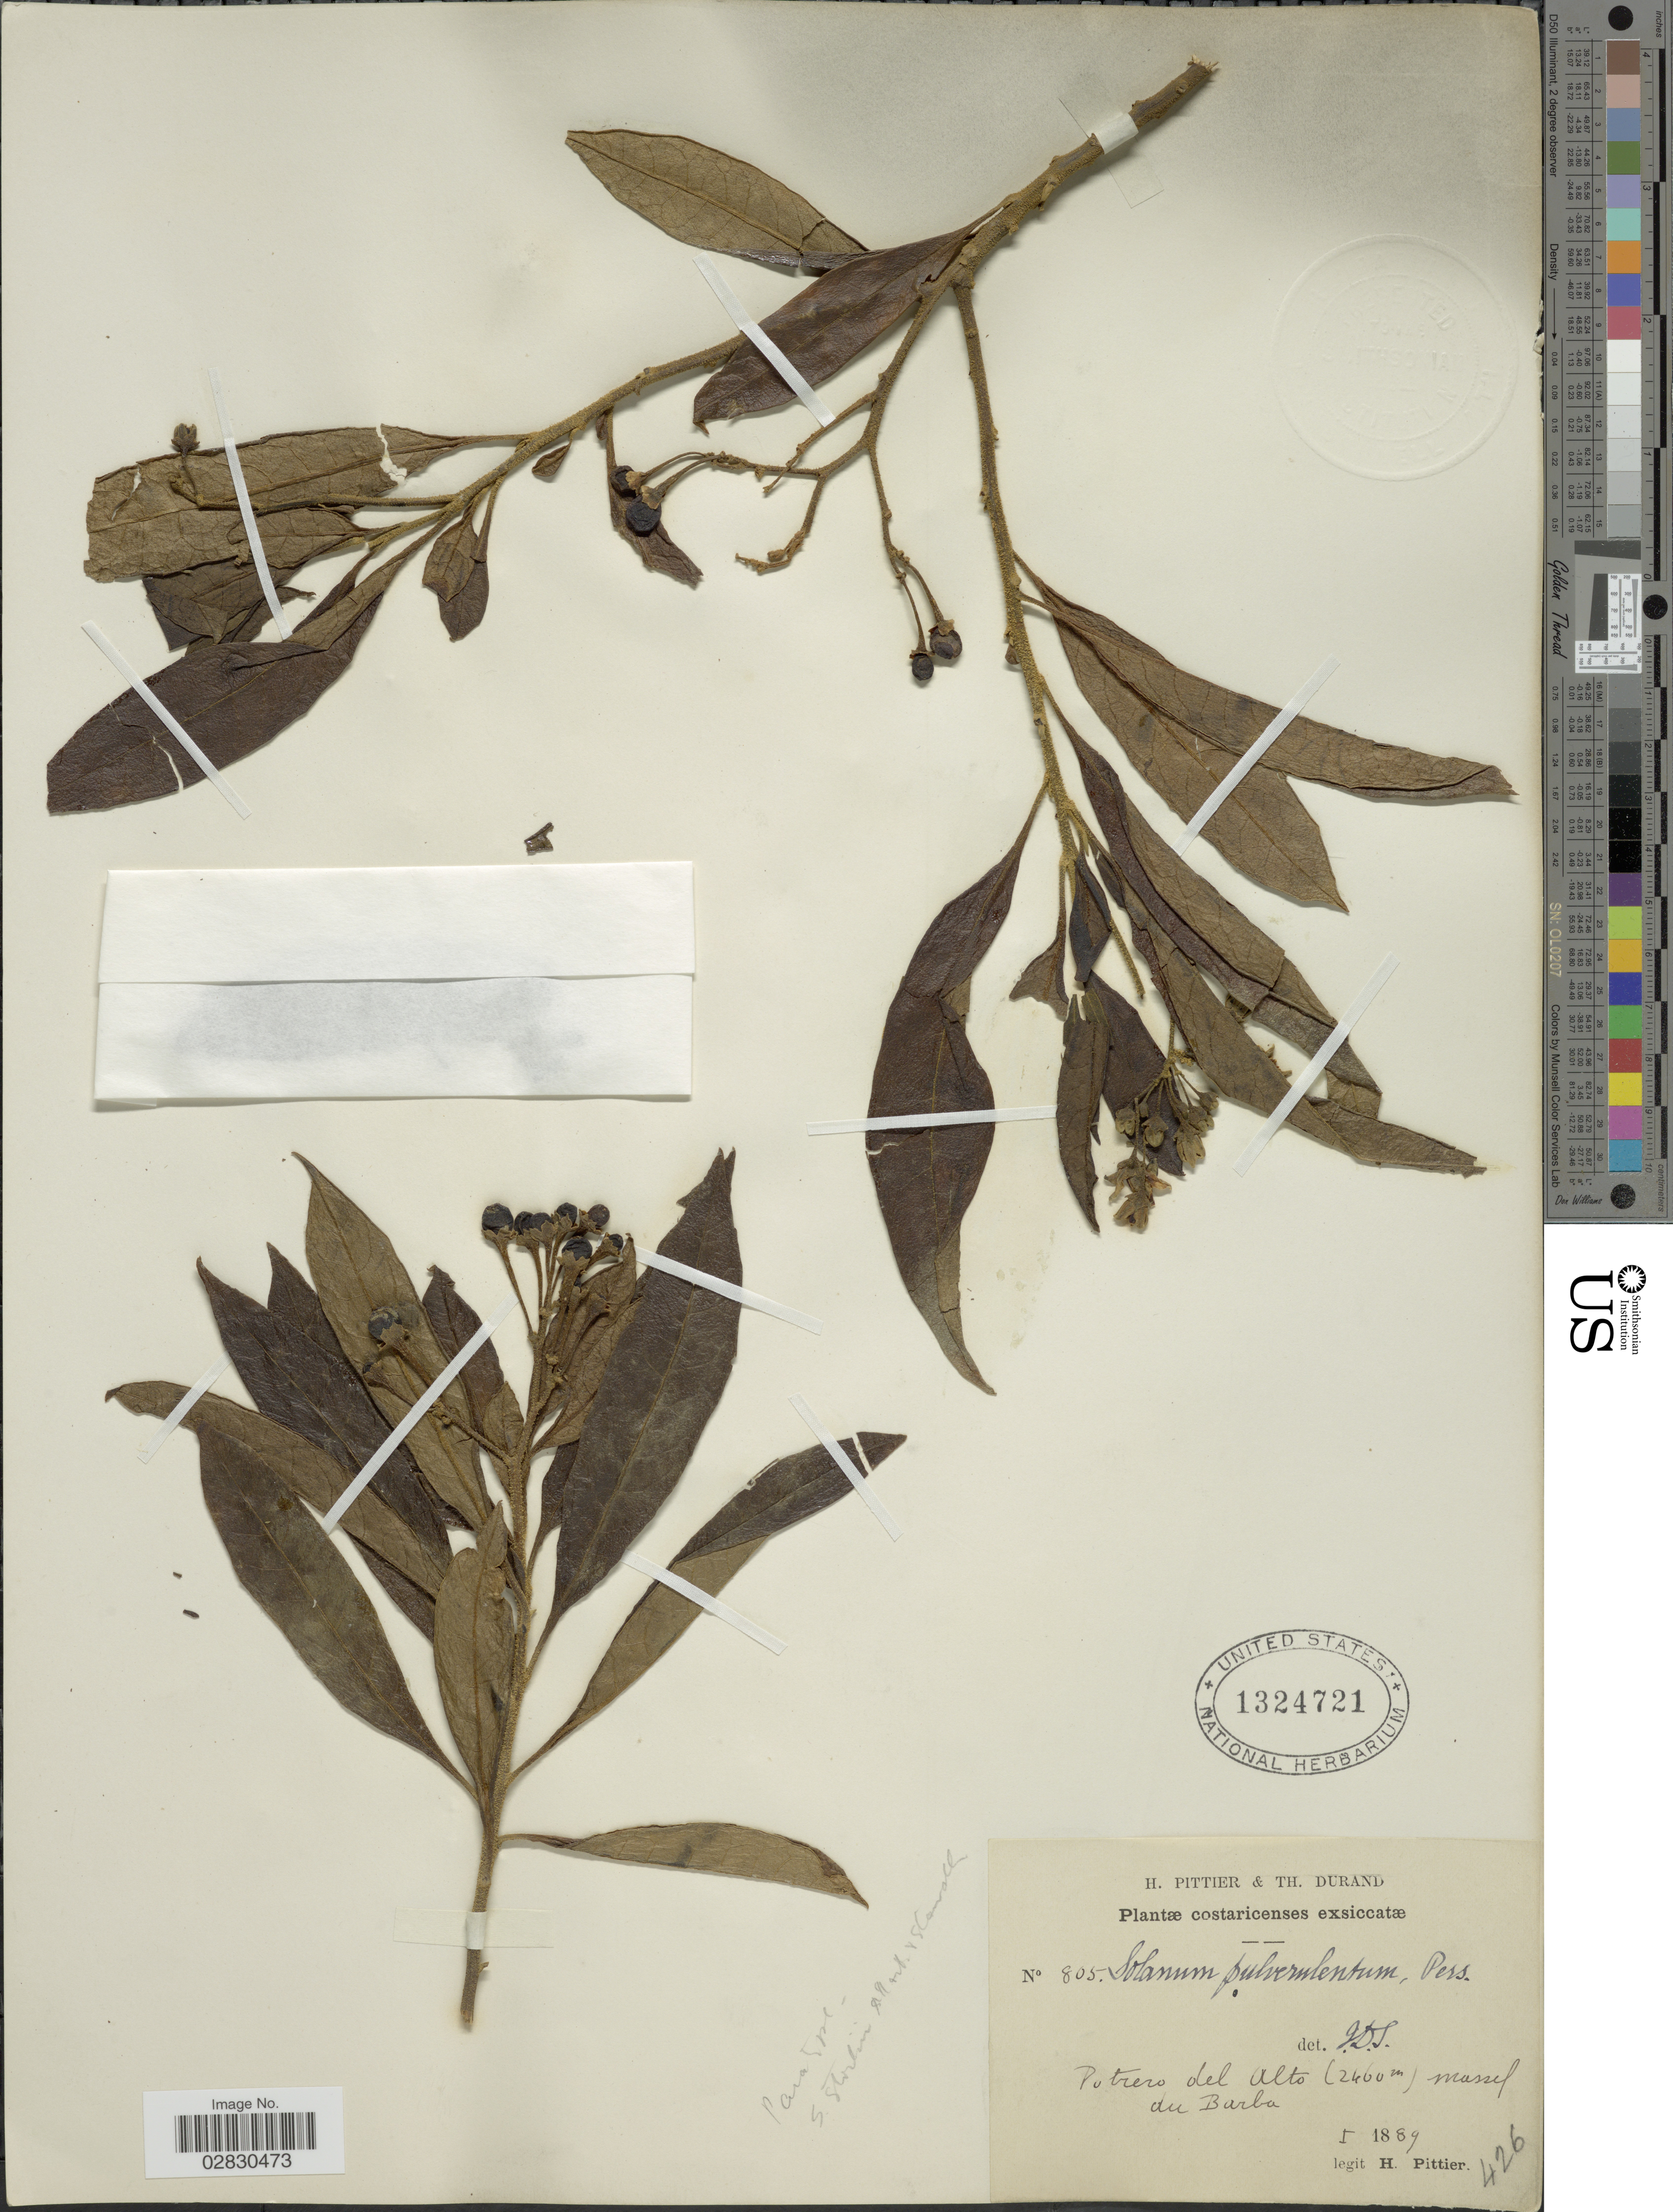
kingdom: Plantae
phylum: Tracheophyta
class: Magnoliopsida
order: Solanales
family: Solanaceae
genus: Solanum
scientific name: Solanum pulverulentum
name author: Pers.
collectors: H. F. Pittier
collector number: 805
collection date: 1889-05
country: Costa Rica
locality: Costaricenses. Potrero del Alto massif du Barba.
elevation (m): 2460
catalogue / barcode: US 1324721